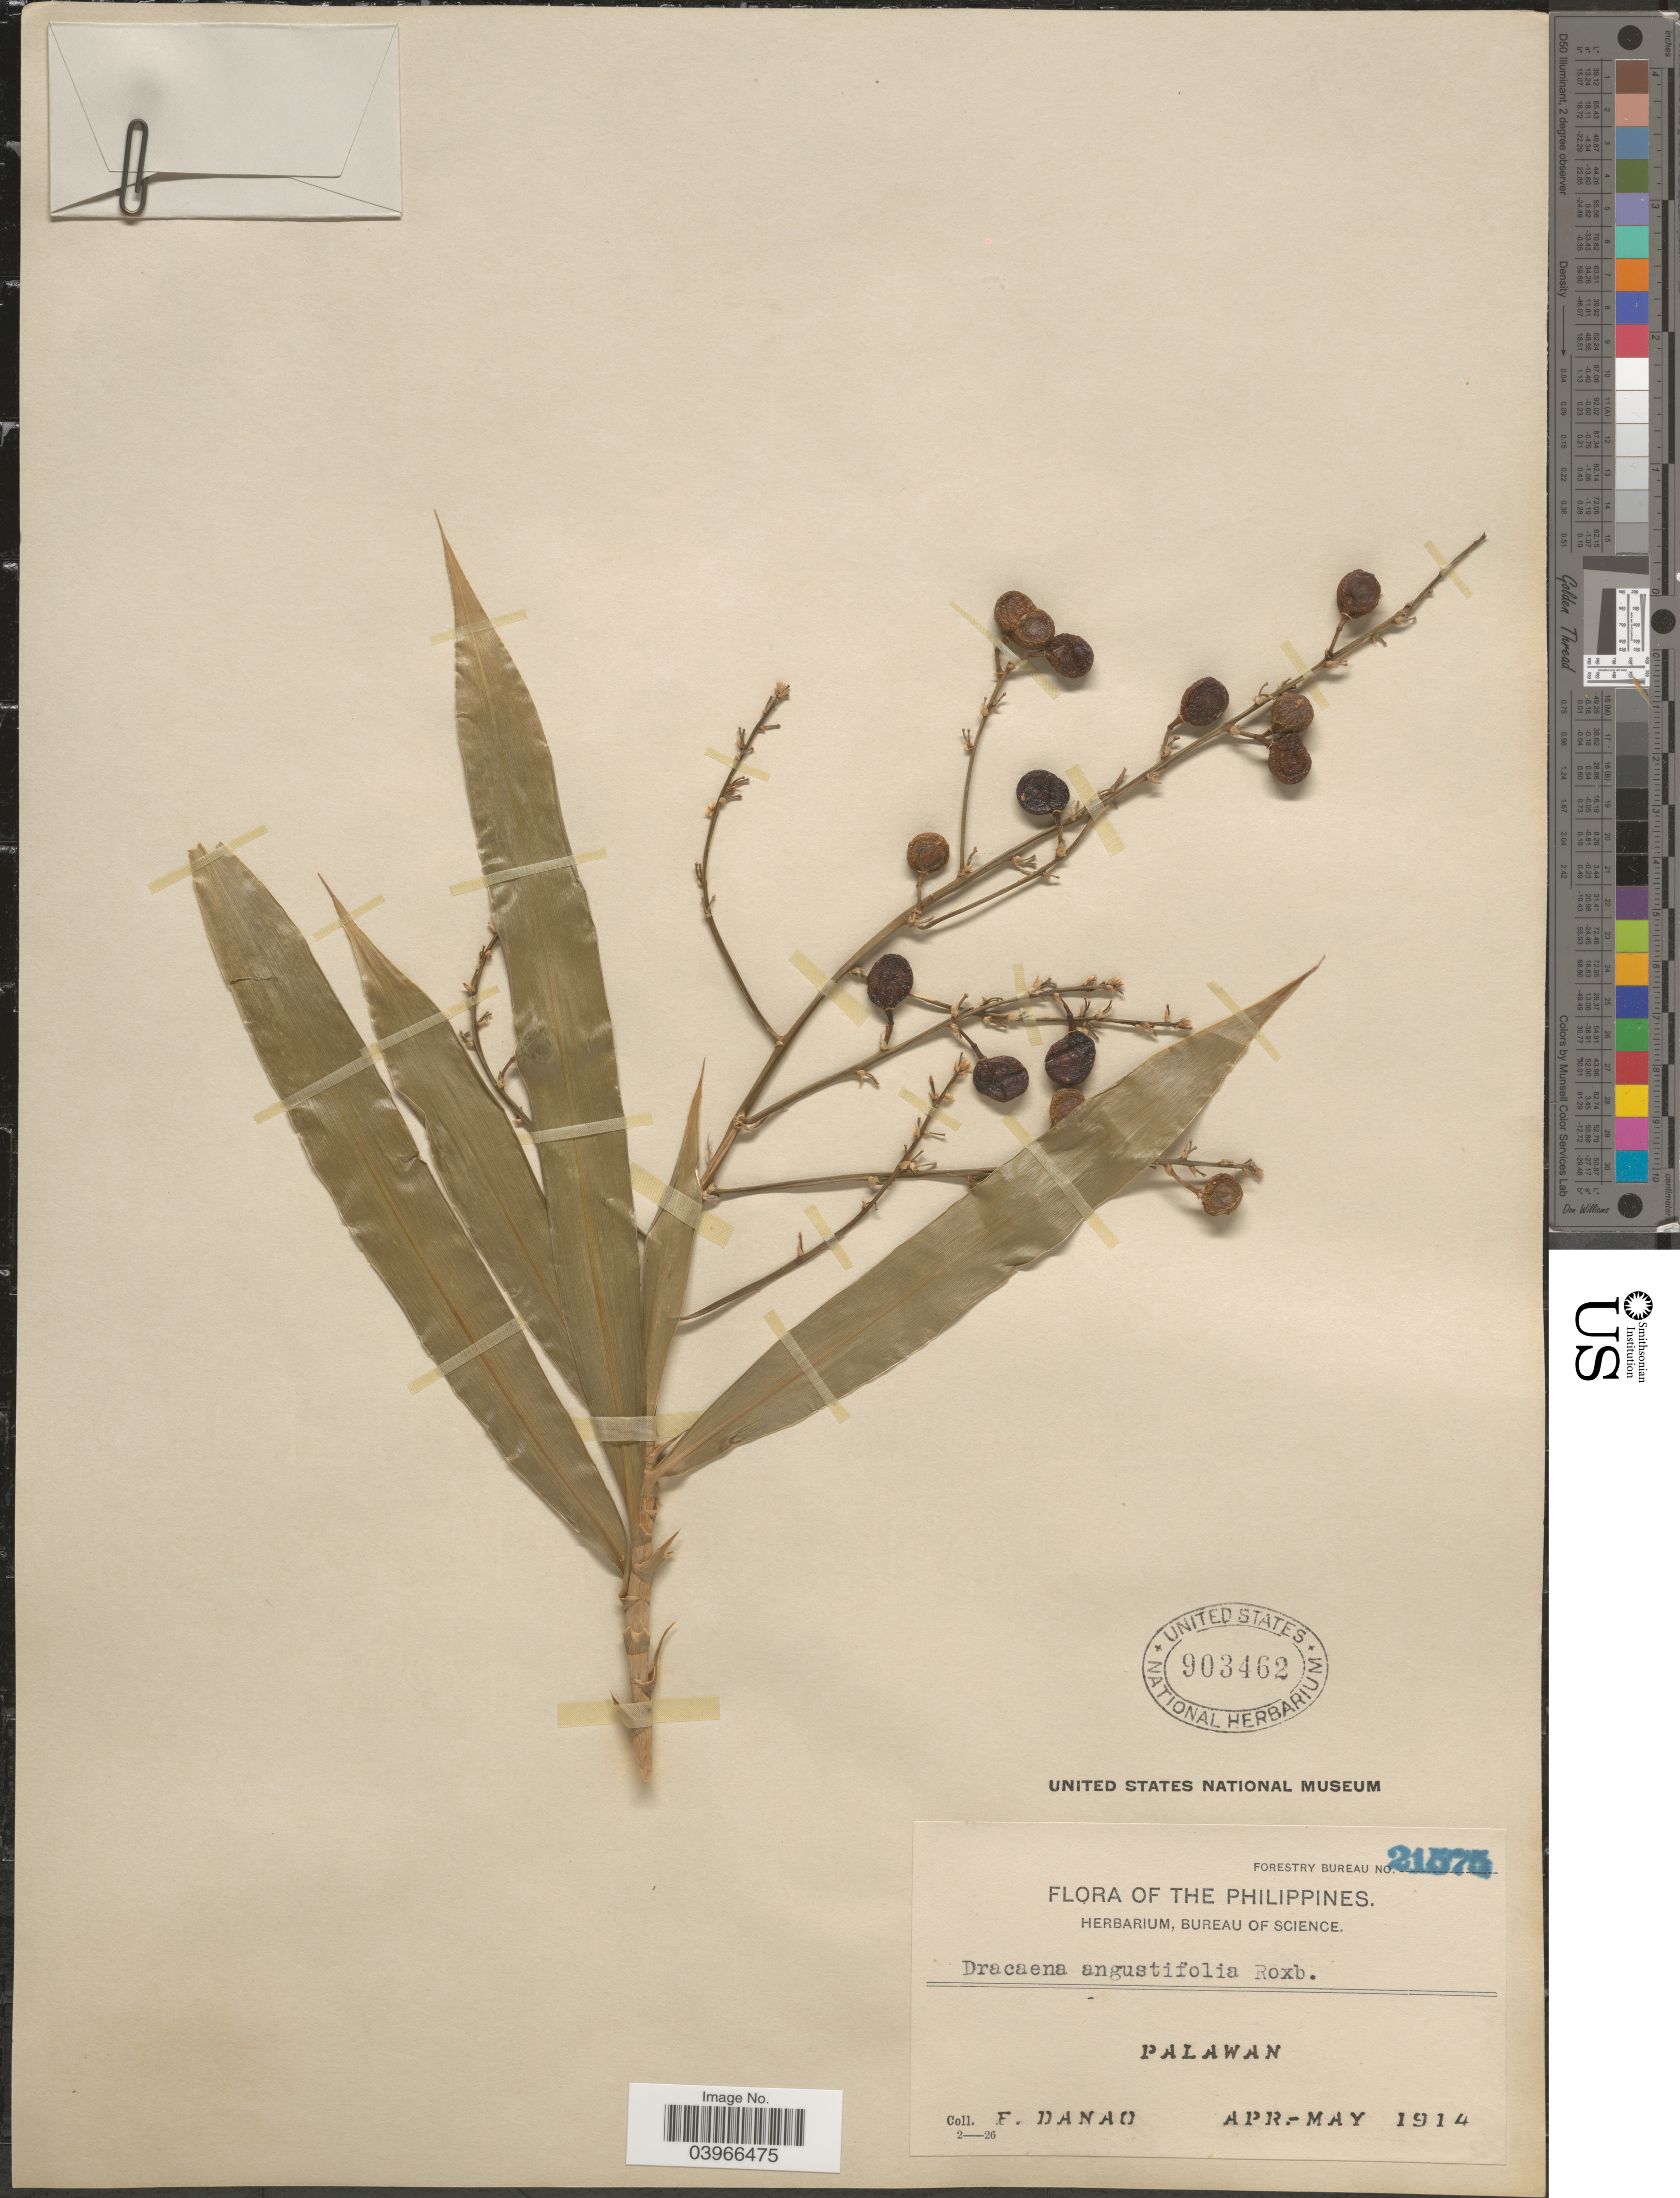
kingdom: Plantae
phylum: Tracheophyta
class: Liliopsida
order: Asparagales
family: Asparagaceae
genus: Dracaena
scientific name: Dracaena angustifolia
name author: (Medik.) Roxb.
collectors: F. Danao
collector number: Forestry Bureau 21575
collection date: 1914-04/1914-05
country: Philippines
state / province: Mimaropa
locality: Palawan.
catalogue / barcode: US 903462